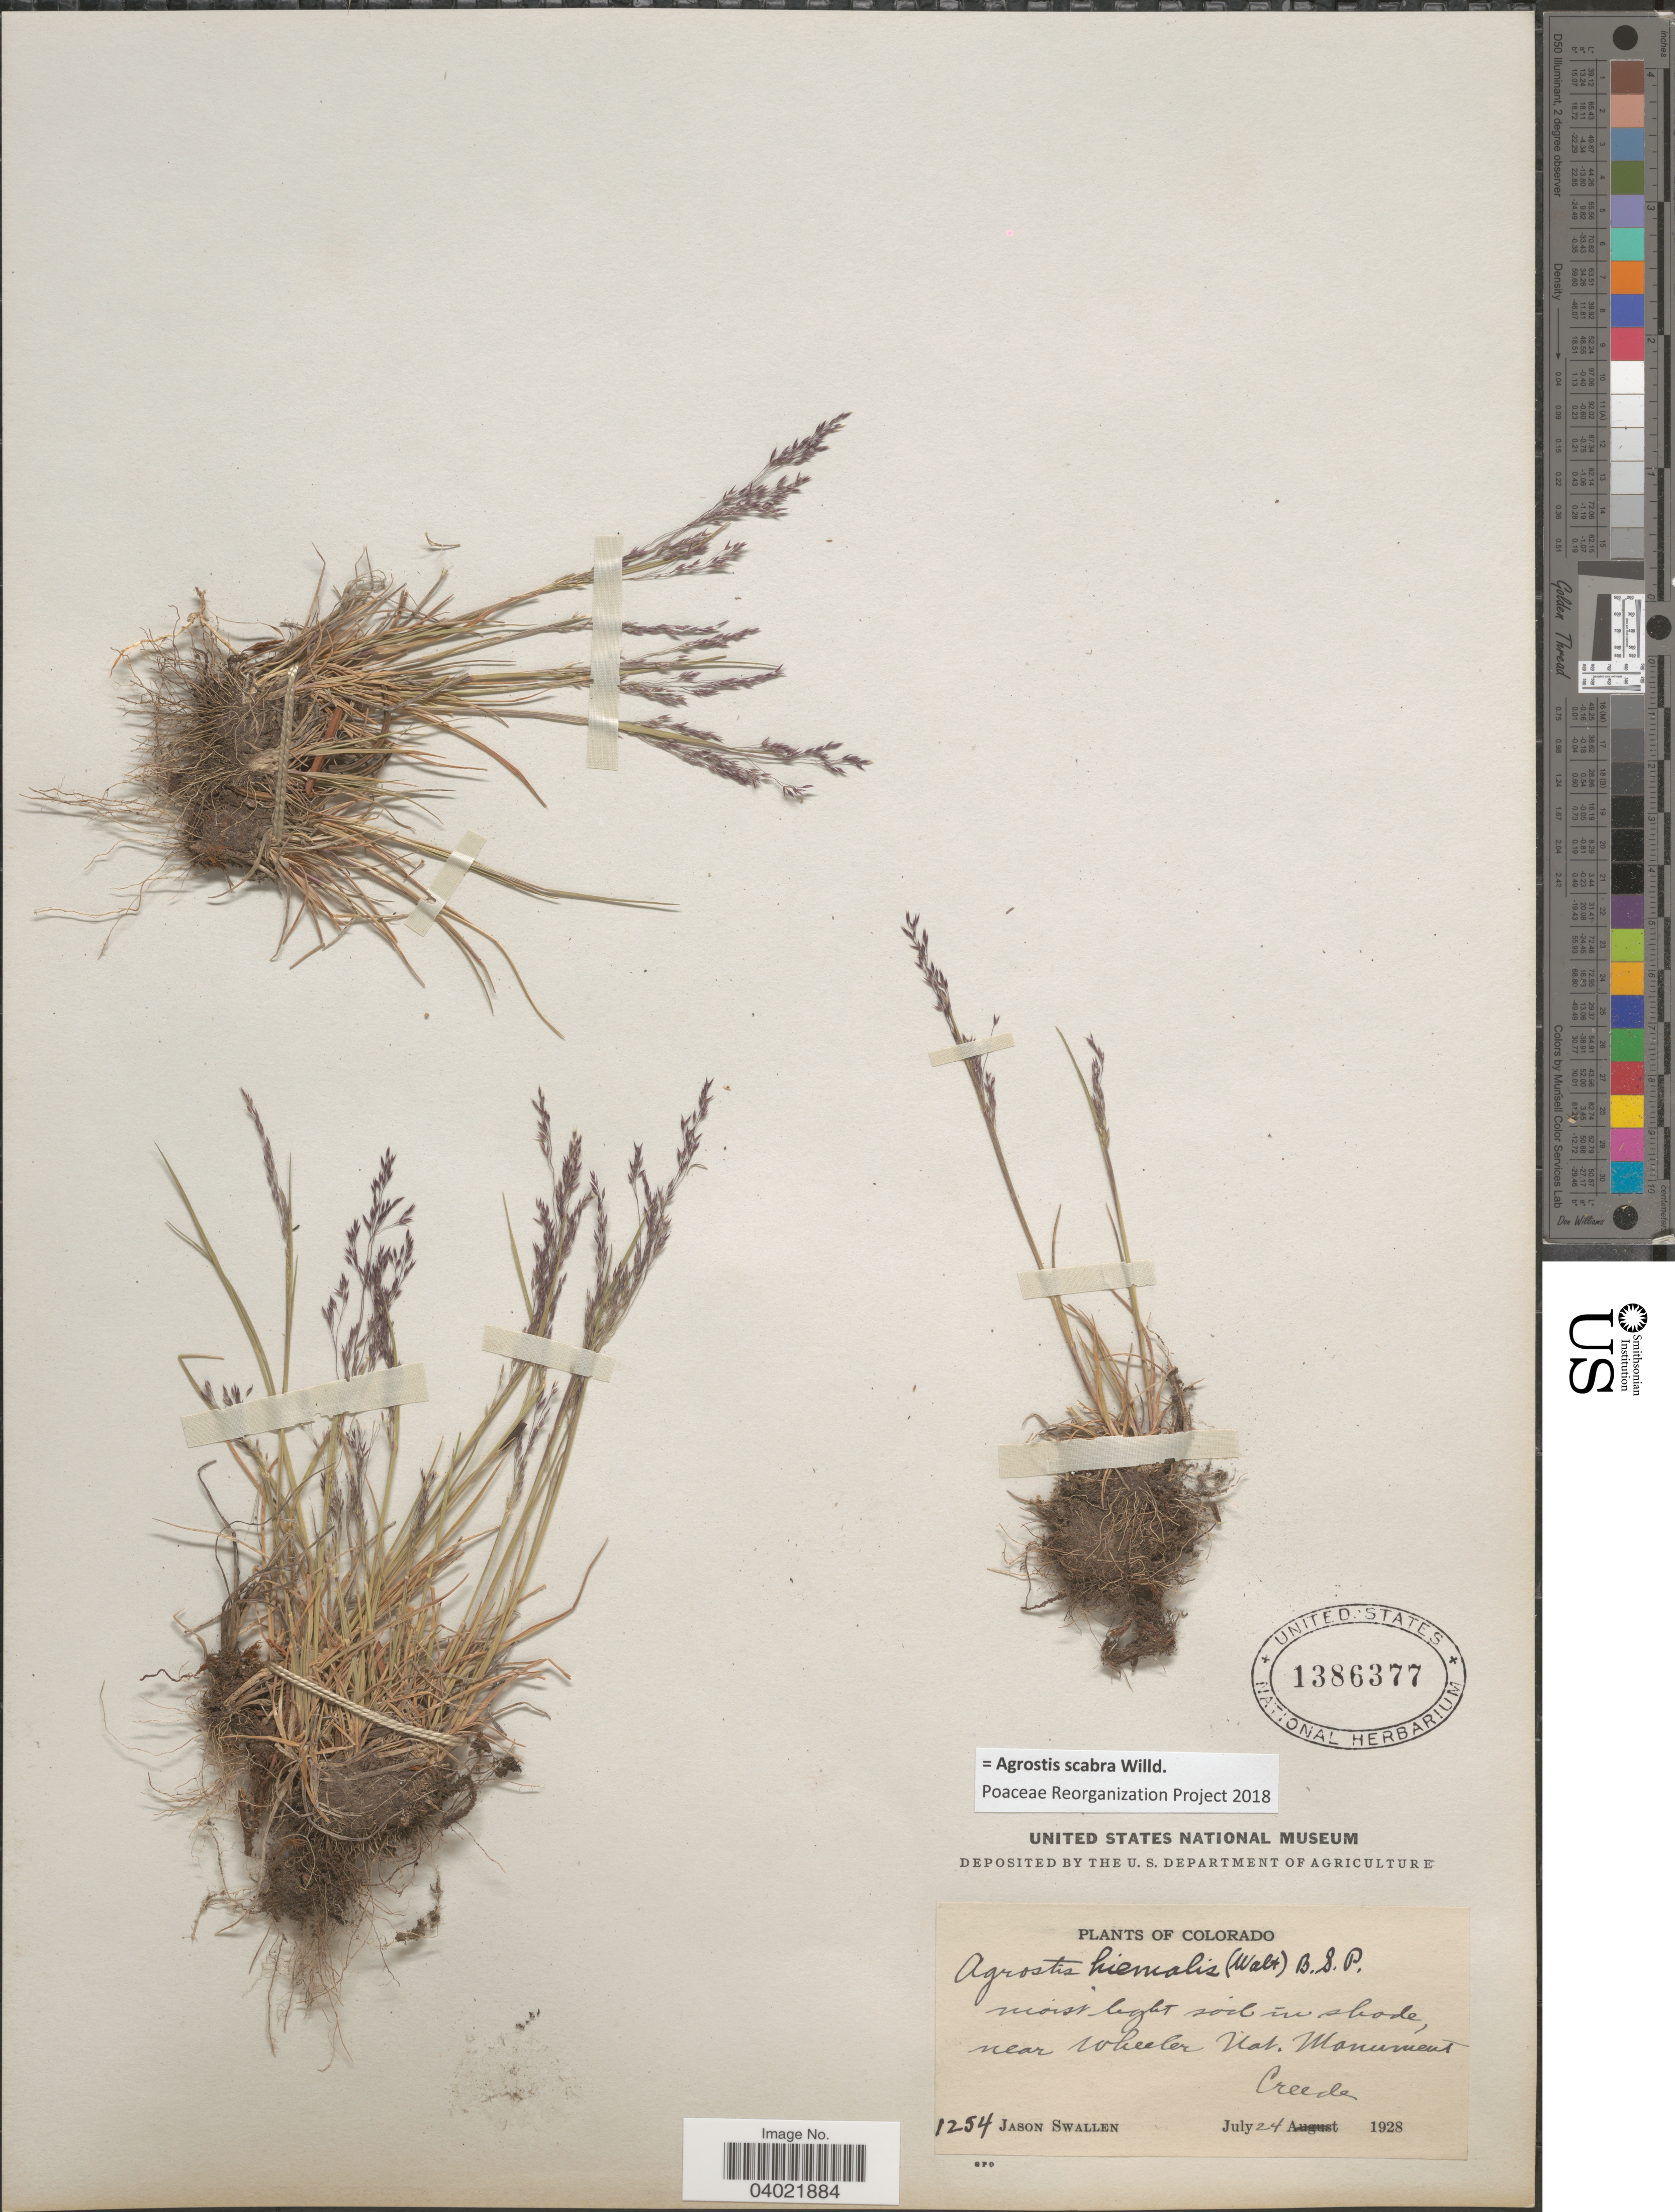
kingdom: Plantae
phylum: Tracheophyta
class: Liliopsida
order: Poales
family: Poaceae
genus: Agrostis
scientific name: Agrostis scabra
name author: Willd.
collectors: J. R. Swallen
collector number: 1254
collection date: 1928-07-24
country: United States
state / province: Colorado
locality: Near Wheeler Nat. Monument. Creede.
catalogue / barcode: US 1386377